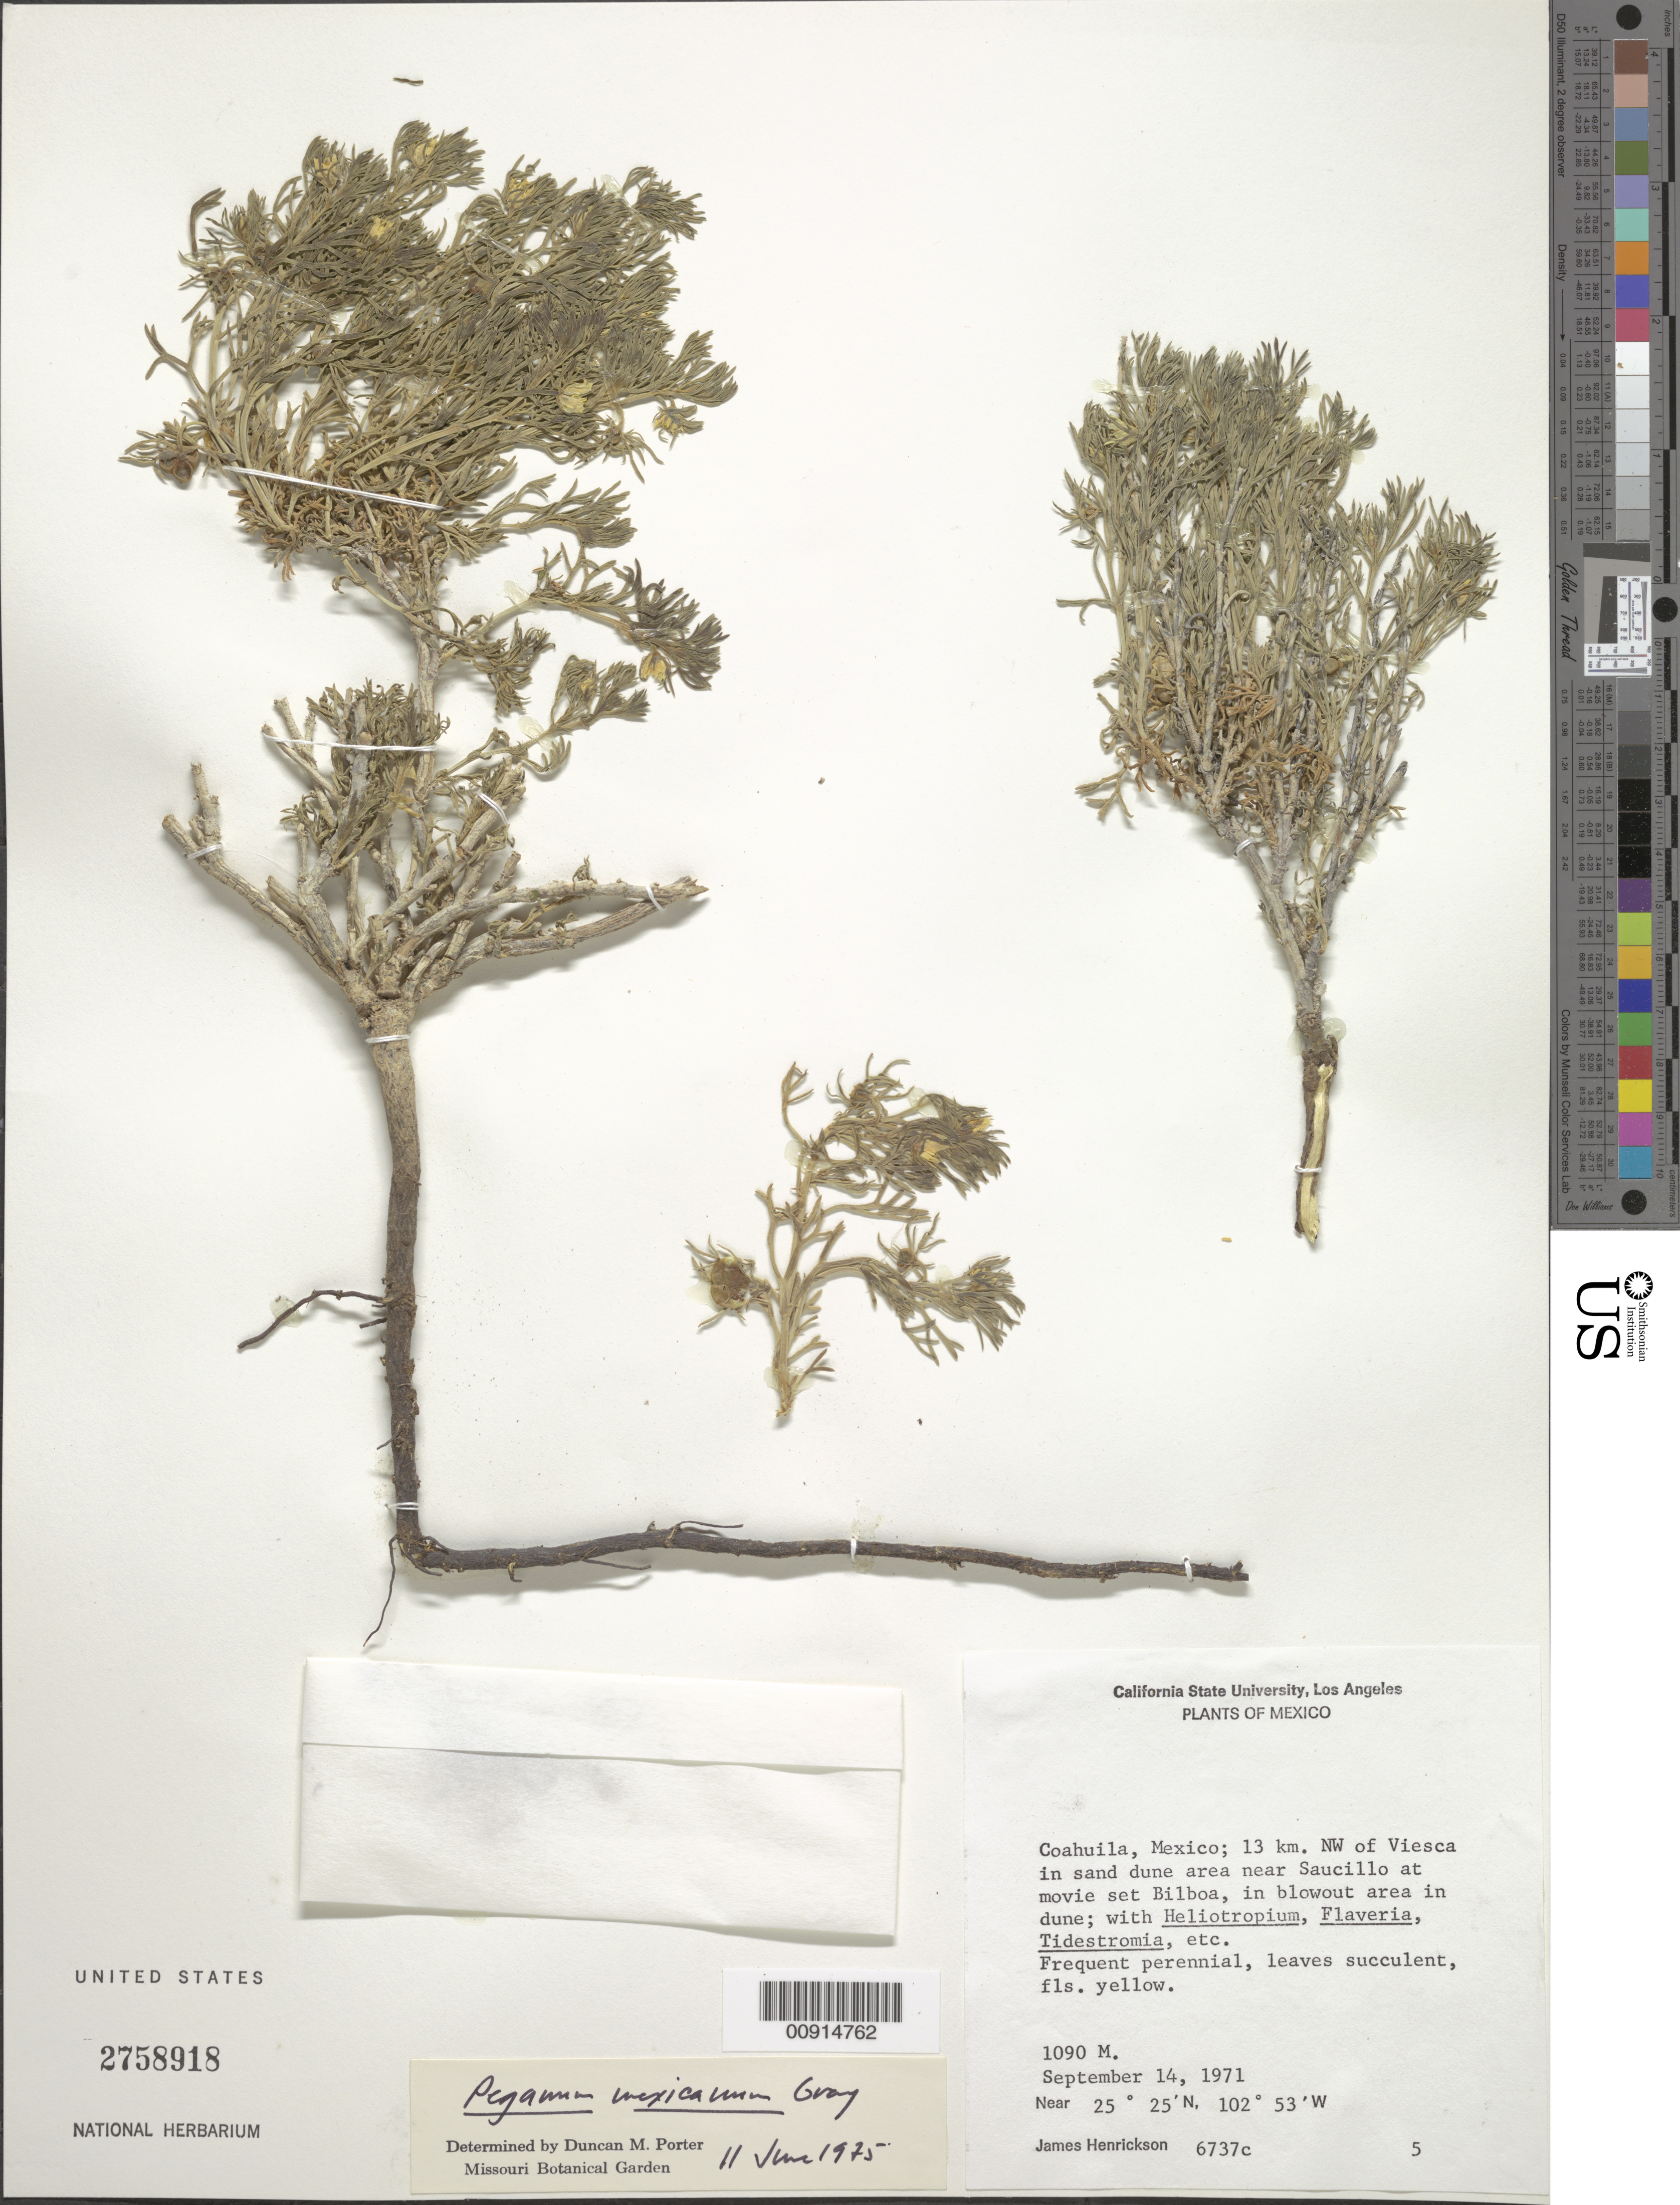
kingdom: Plantae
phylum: Tracheophyta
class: Magnoliopsida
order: Sapindales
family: Tetradiclidaceae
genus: Peganum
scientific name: Peganum mexicanum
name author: A. Gray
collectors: J. Henrickson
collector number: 6737 c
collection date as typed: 14 Sep 1971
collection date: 1971-09-14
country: Mexico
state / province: Coahuila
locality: Coahuila; 13 km. NW of Viesca in sand dune area near Saucillo at movie set Bilboa.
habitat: In blowout area in dune; with Heliotropium, Flaveria, Tidestromia, etc.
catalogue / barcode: US 2758918